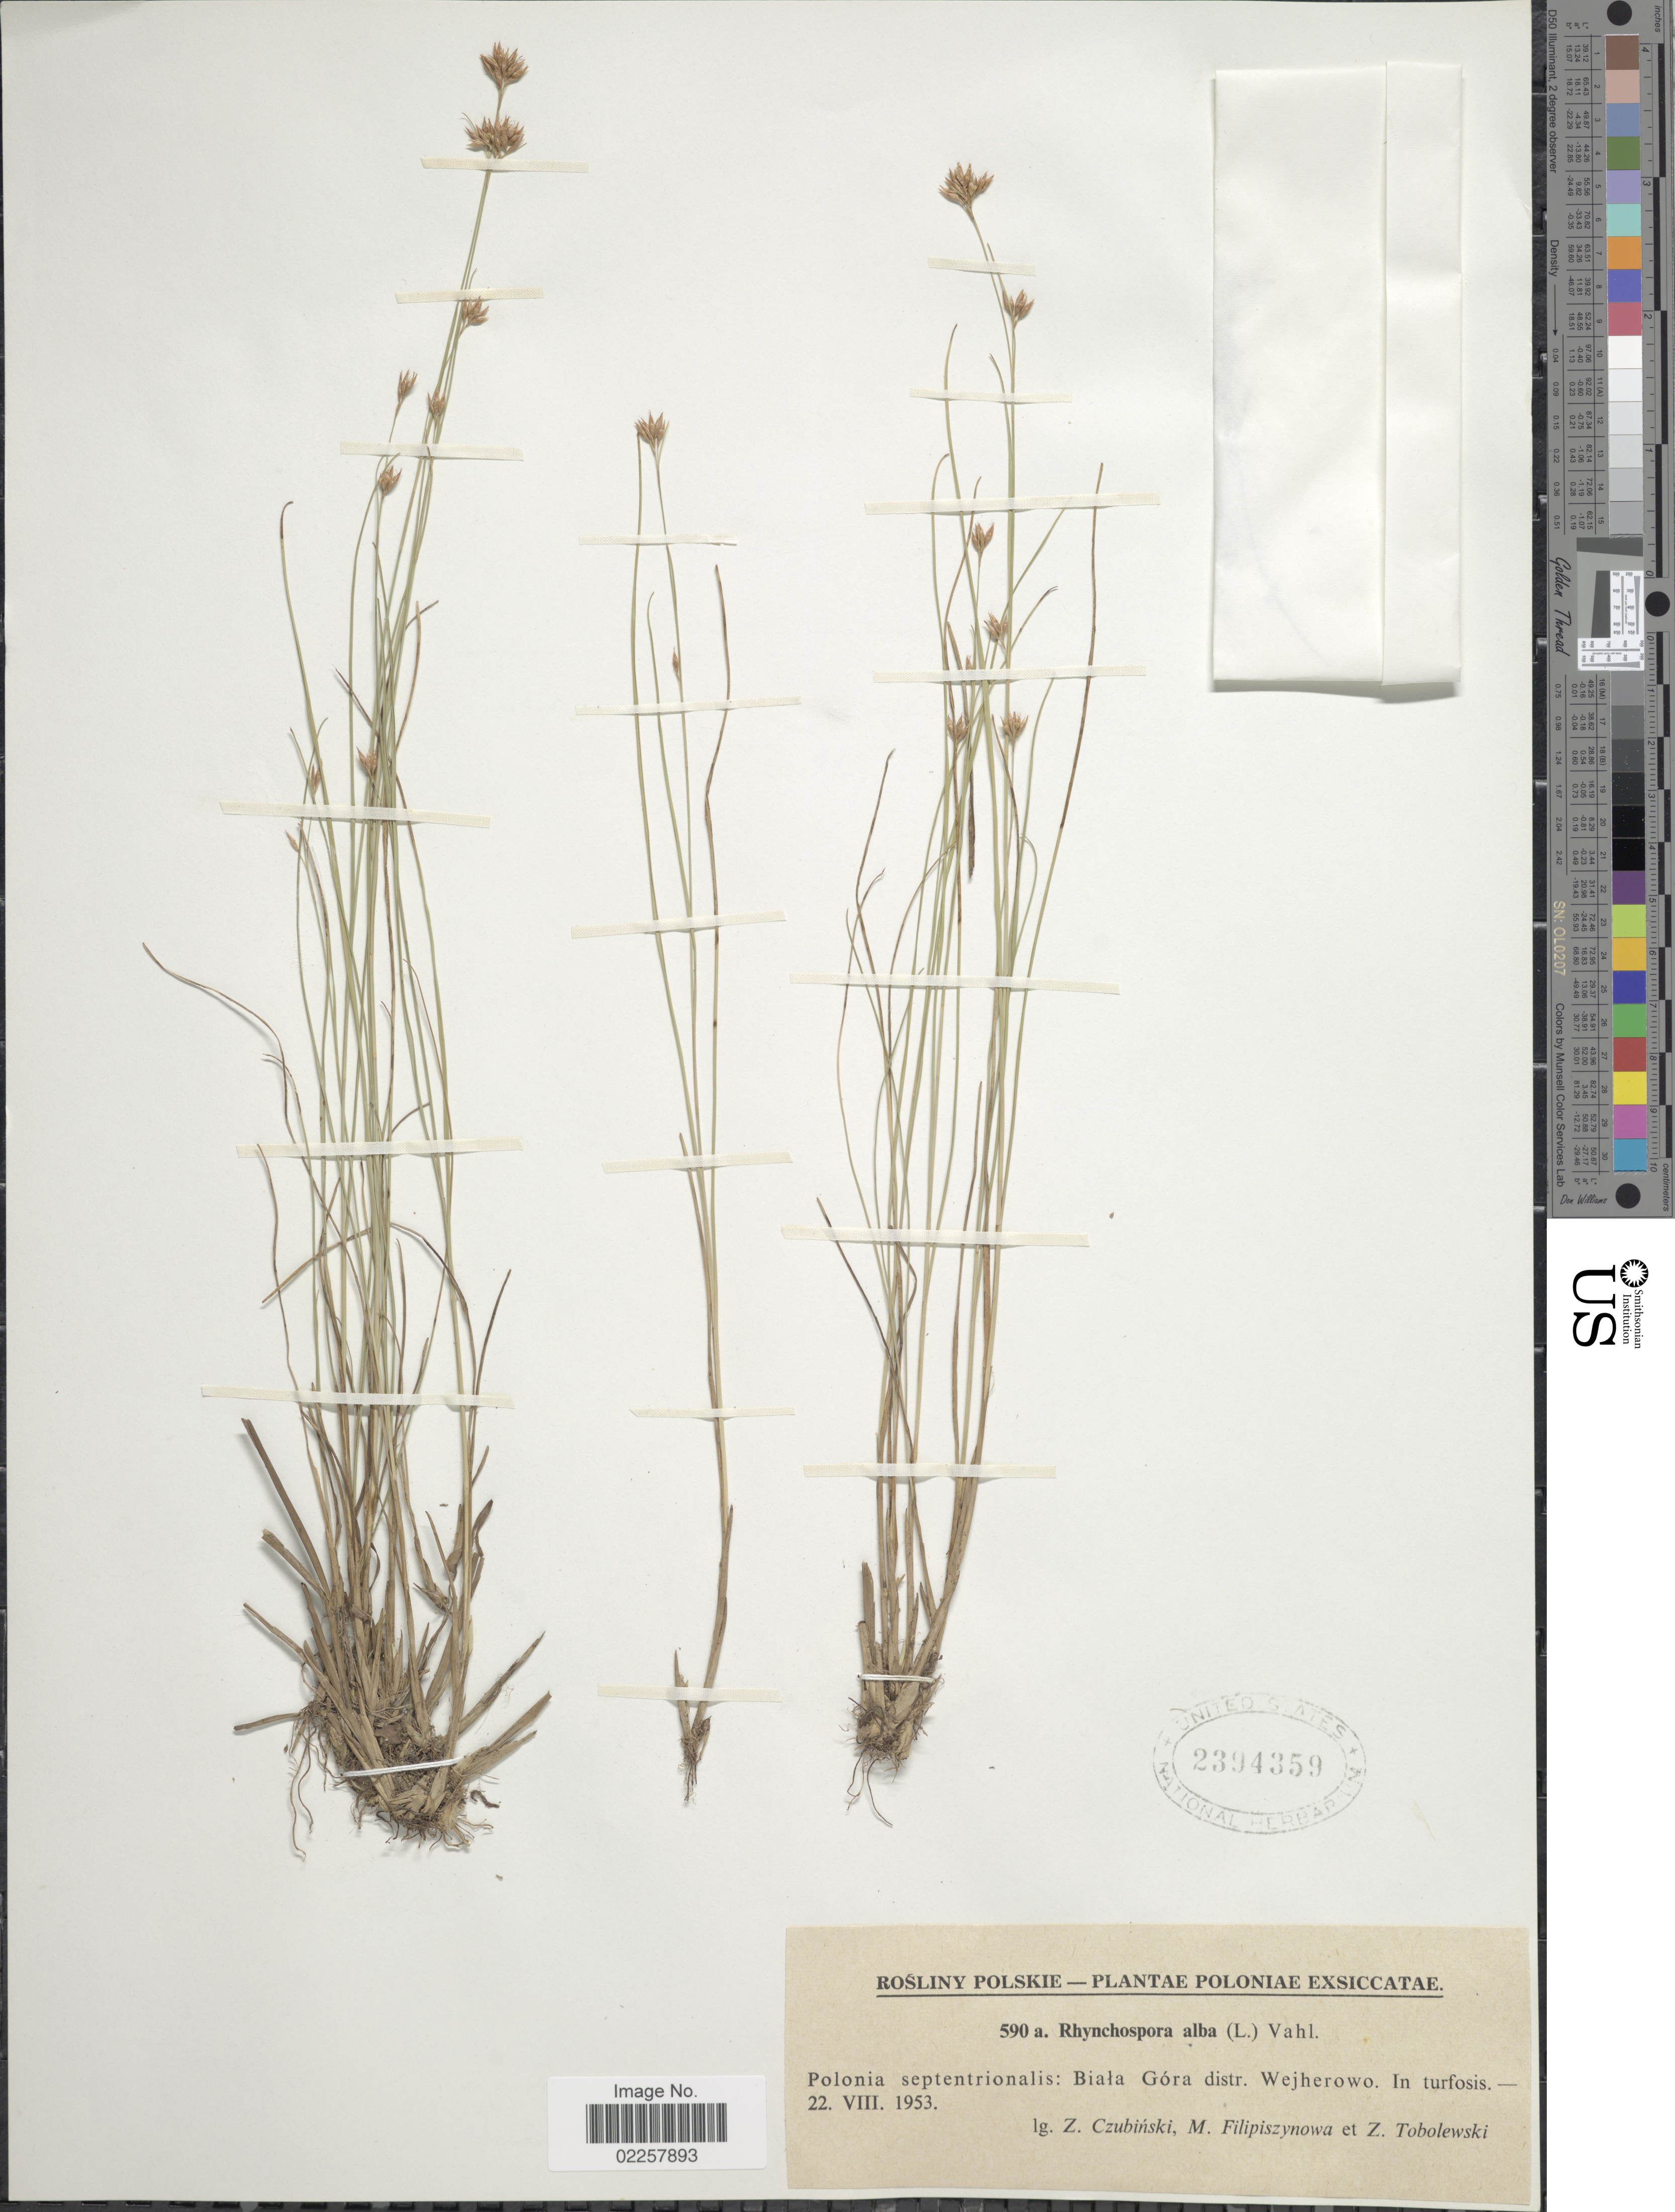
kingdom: Plantae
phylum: Tracheophyta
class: Liliopsida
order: Poales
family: Cyperaceae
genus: Rhynchospora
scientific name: Rhynchospora alba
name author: (L.) Vahl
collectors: Z. Czubinski, M. Filipiszynowa & Z. Tobolewski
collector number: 590 a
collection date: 1953-08-22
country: Poland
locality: Poloniae, Polonia septentrionalis: Biala Gora distr., Wejherowo, In turfosis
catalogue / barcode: US 2394359